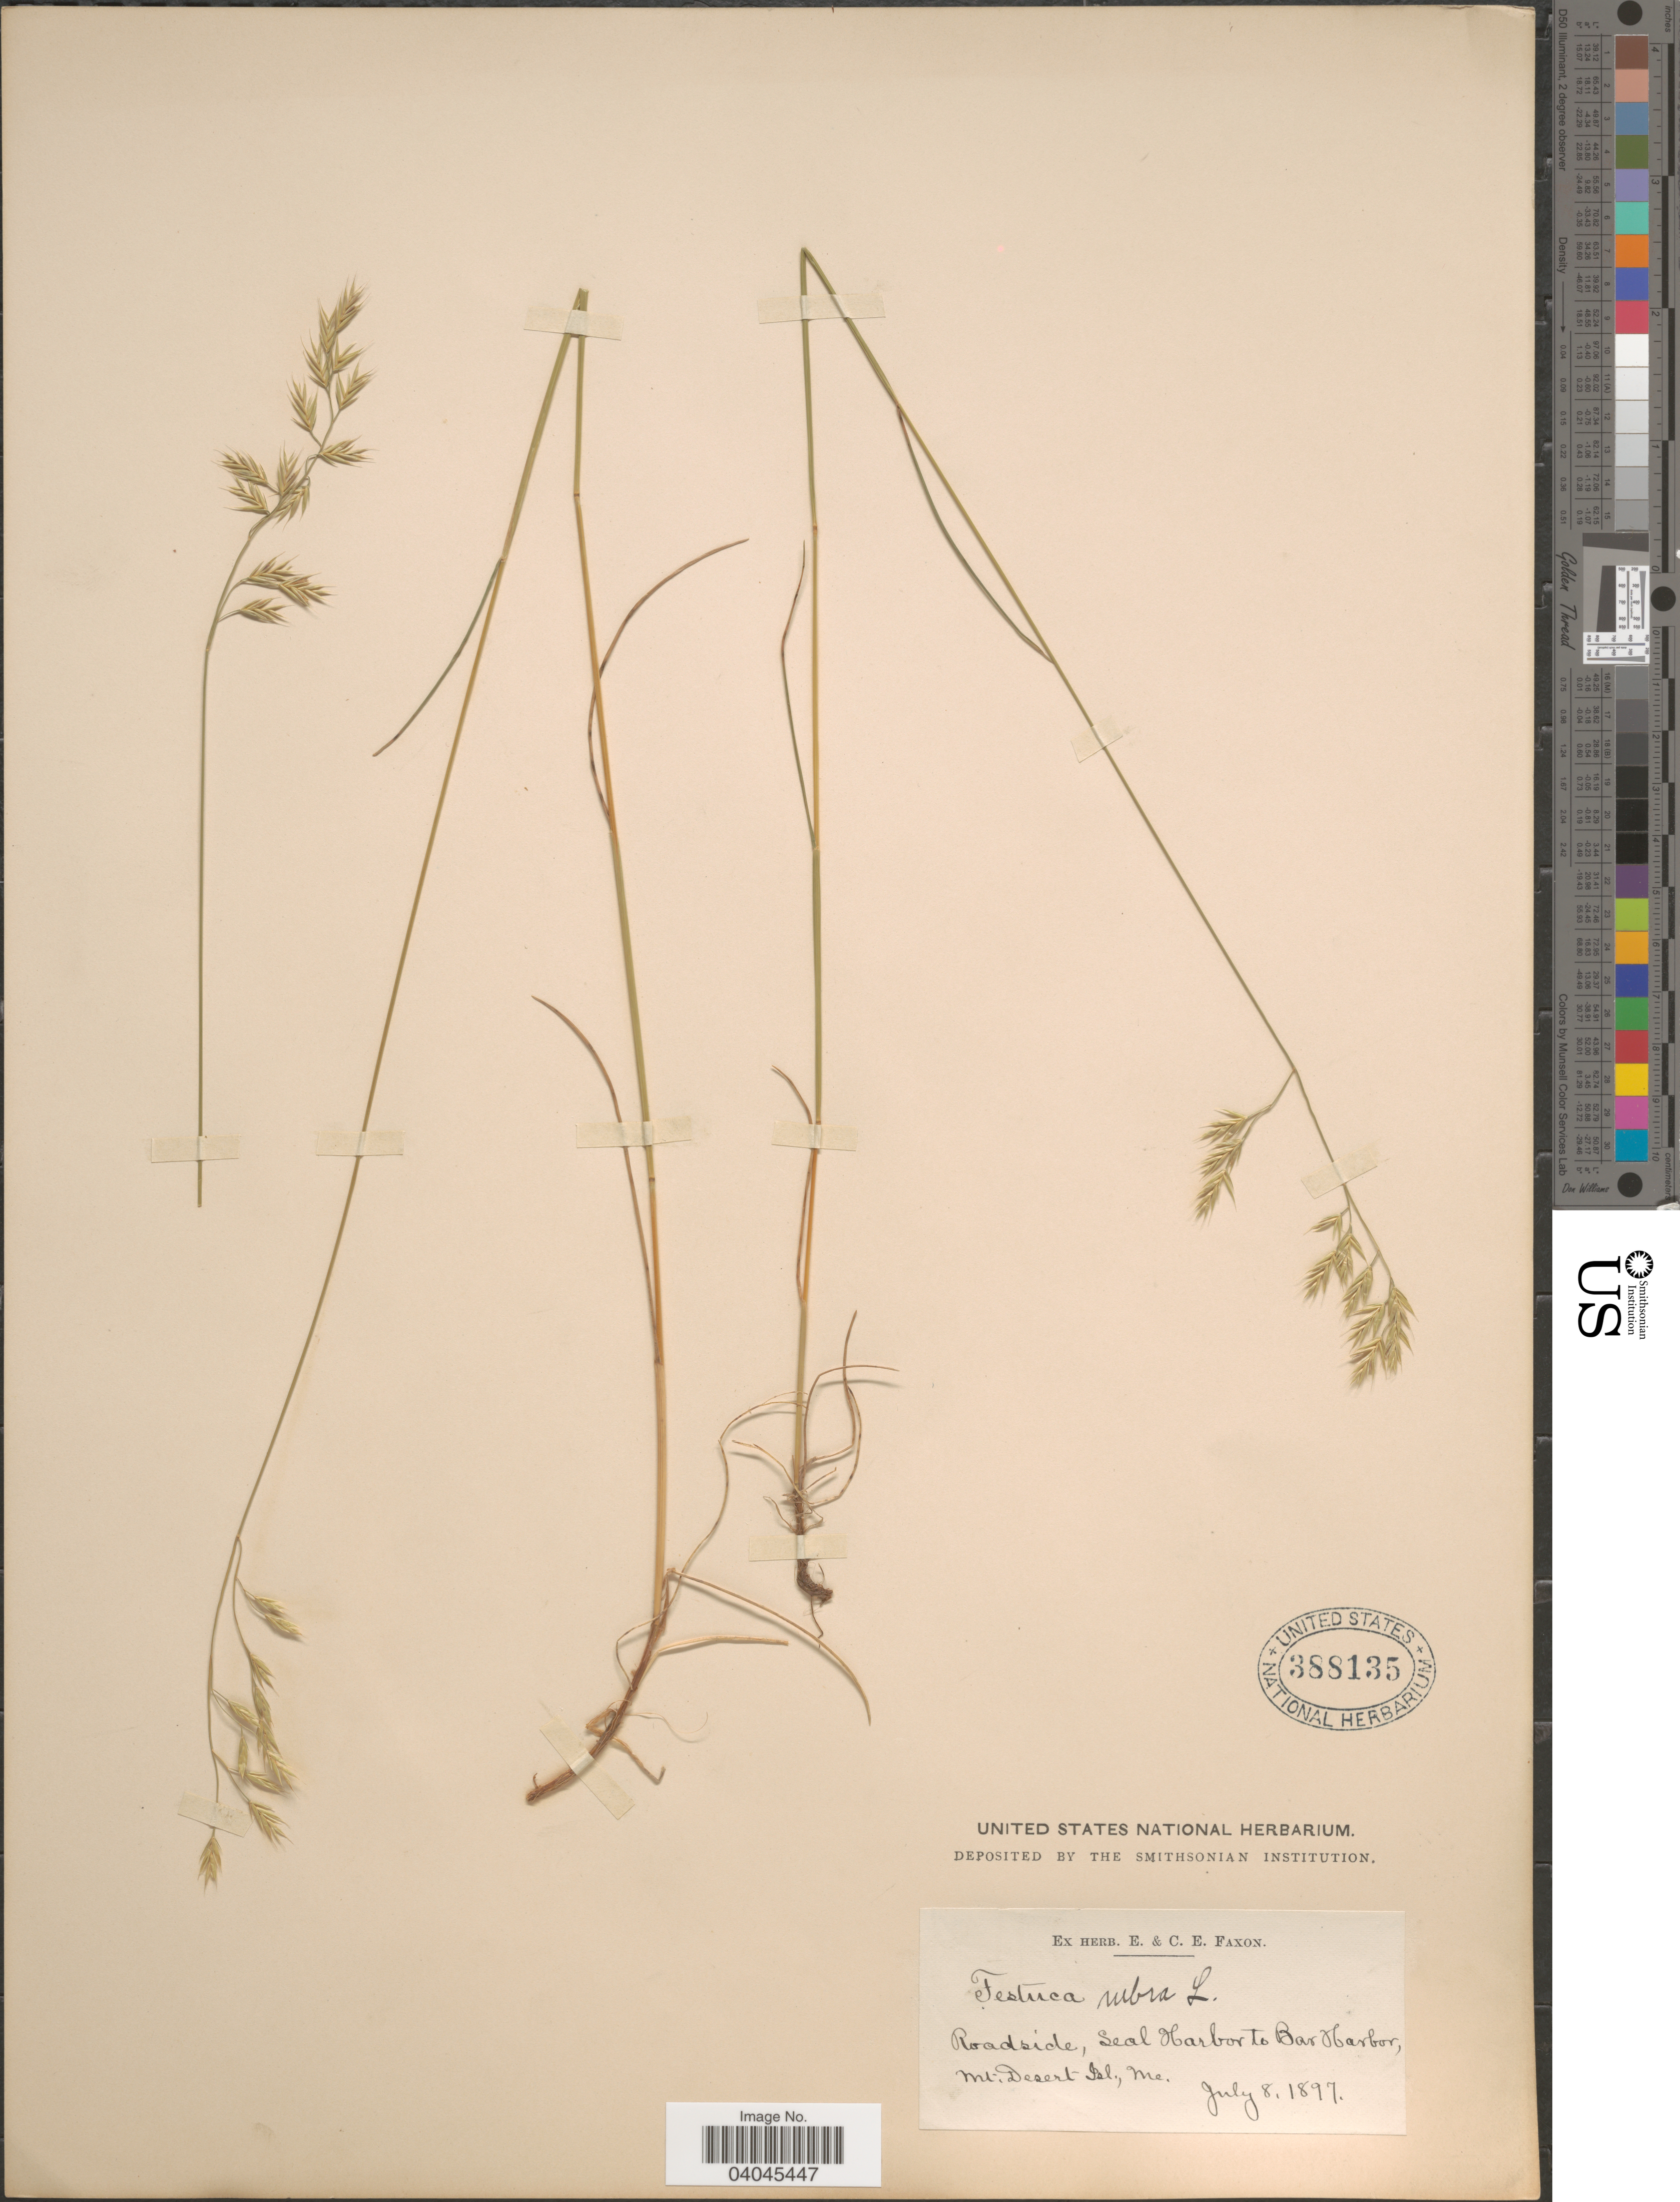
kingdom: Plantae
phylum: Tracheophyta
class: Liliopsida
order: Poales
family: Poaceae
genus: Festuca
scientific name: Festuca rubra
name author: L.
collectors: ex herb. E. & C.E. Faxon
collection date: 1897-07-08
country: United States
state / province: Maine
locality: Roadside, Seal Harbor to Bar Harbor, Mt. Desert Isl.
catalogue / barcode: US 388135